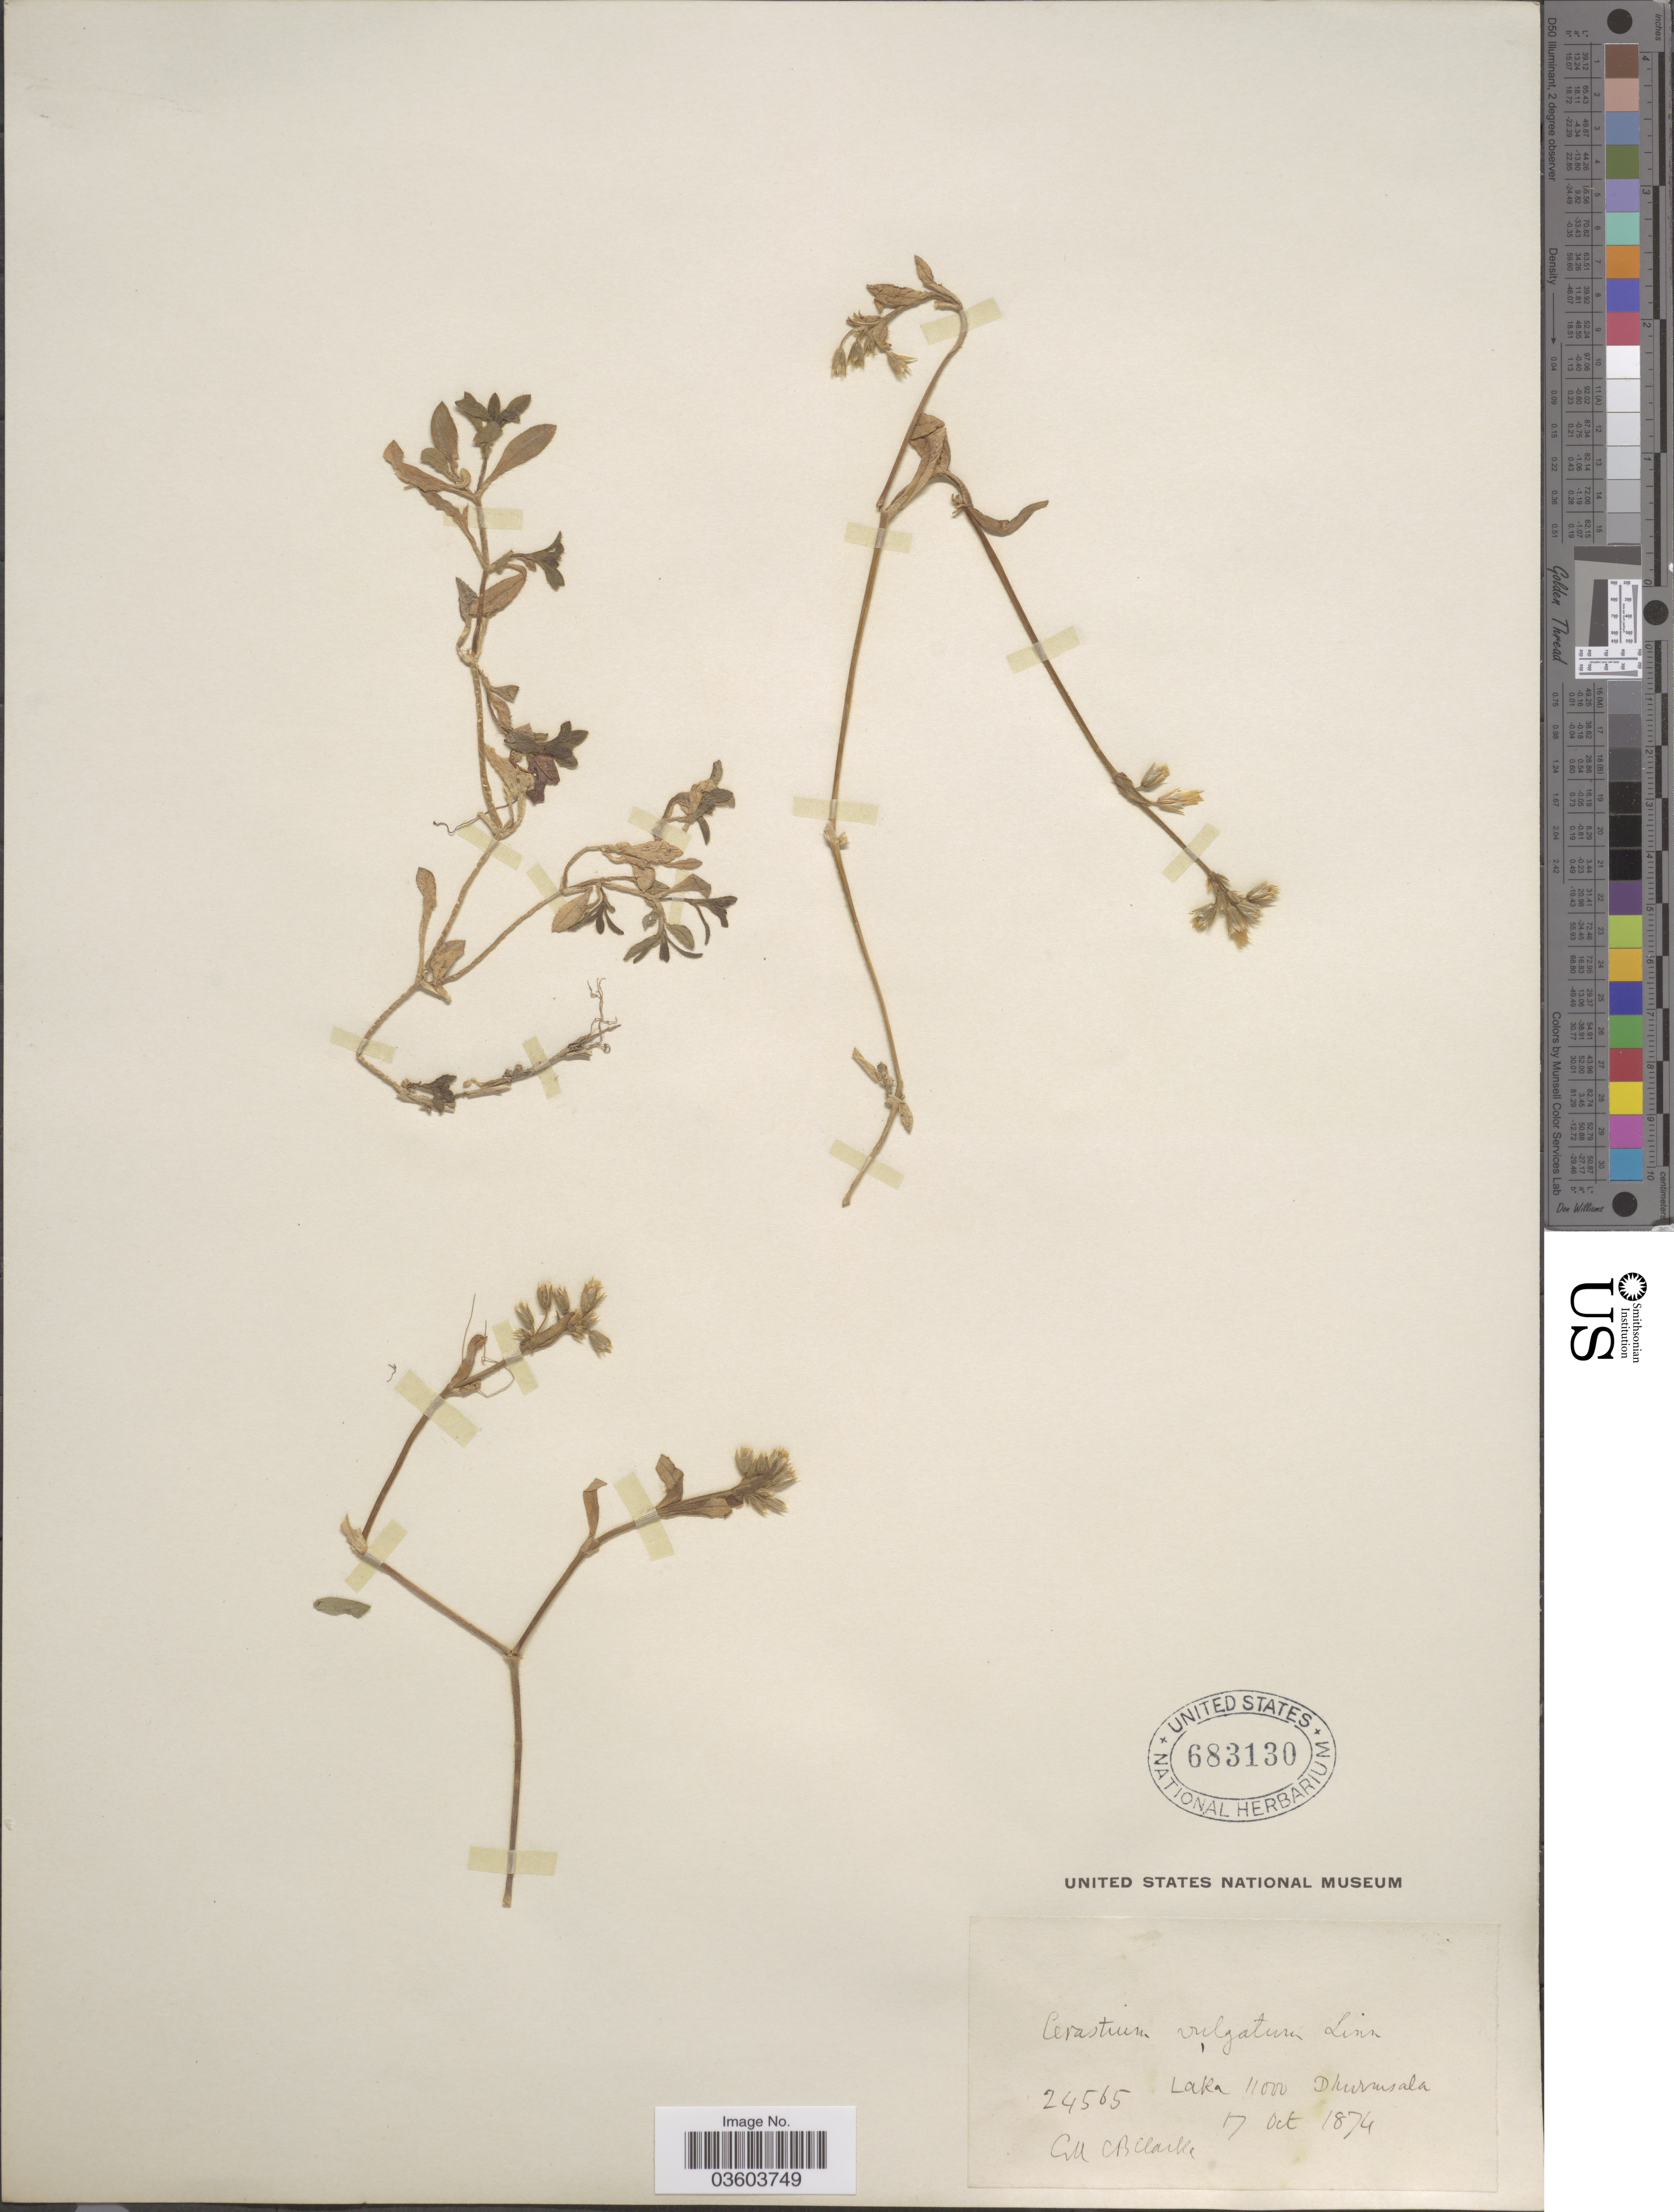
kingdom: Plantae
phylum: Tracheophyta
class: Magnoliopsida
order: Caryophyllales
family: Caryophyllaceae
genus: Cerastium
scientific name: Cerastium vulgatum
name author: L.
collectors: C. B. Clarke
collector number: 24565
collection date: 1874-10-17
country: India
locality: Laka Dhurmsala.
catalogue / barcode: US 683130